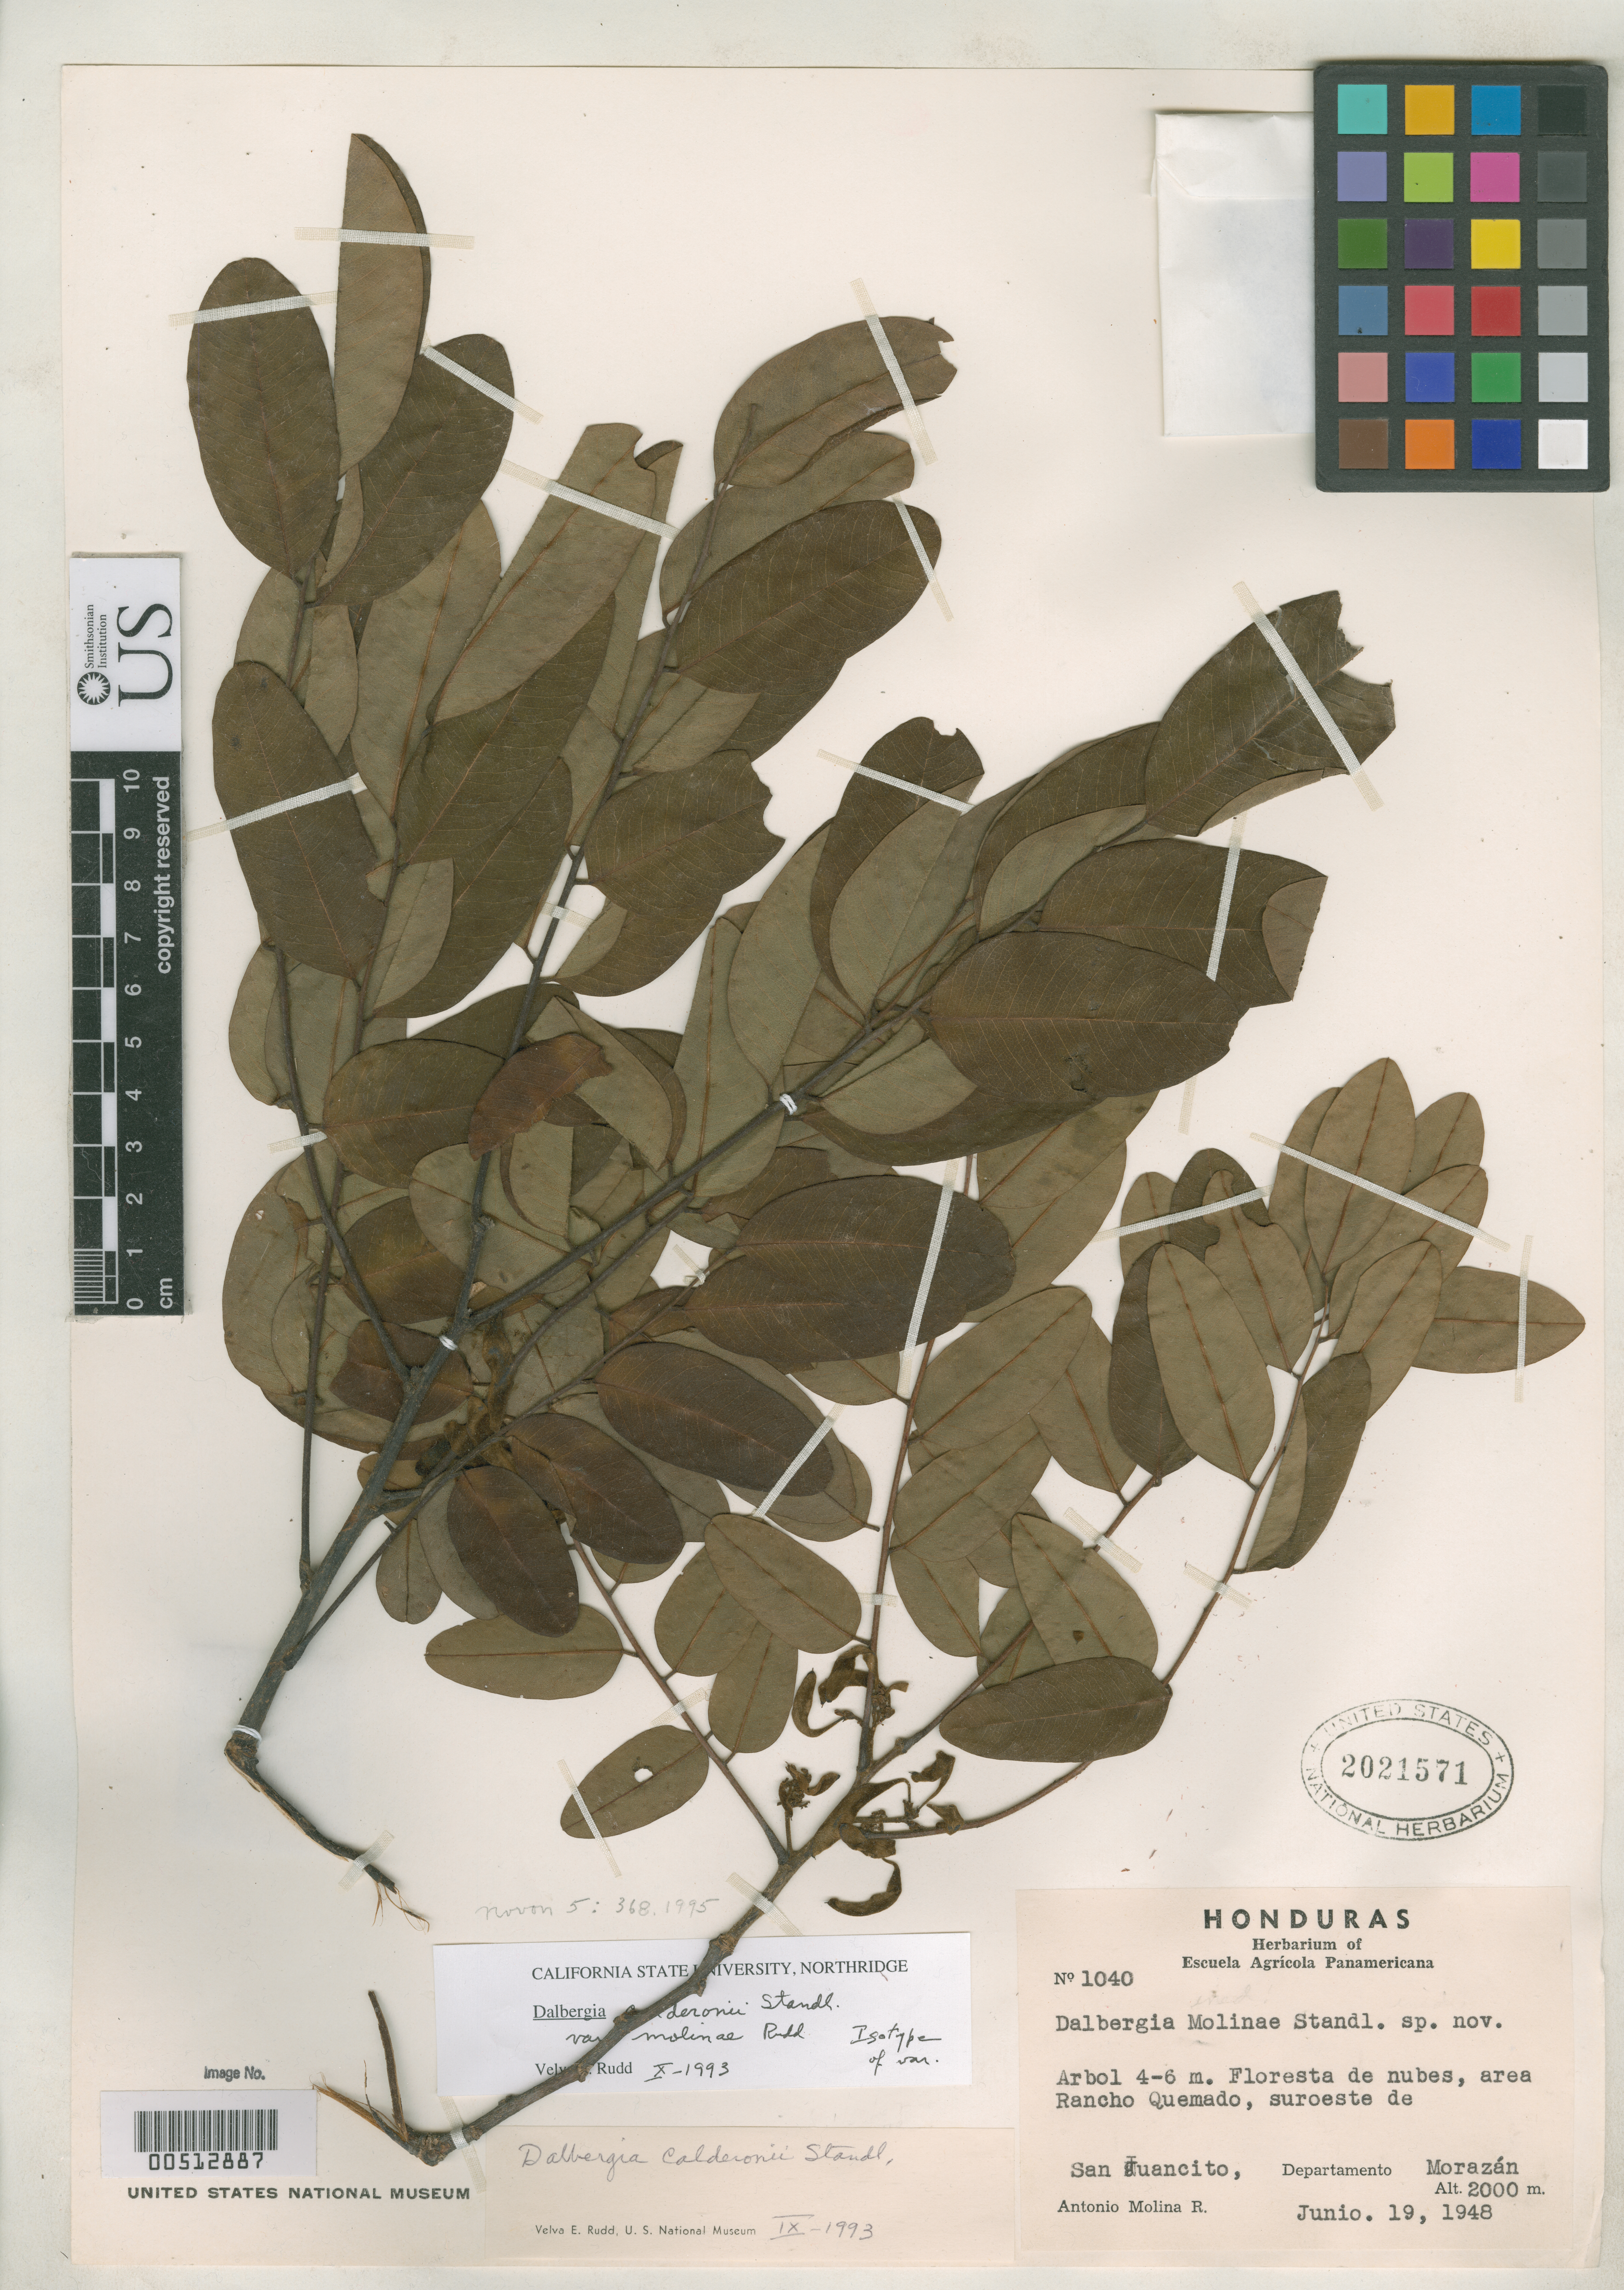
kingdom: Plantae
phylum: Tracheophyta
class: Magnoliopsida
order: Fabales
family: Fabaceae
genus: Dalbergia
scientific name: Dalbergia calderonii var. molinae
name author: Rudd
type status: Isotype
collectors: A. Molina R.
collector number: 1040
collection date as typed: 19 Jun 1948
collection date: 1948-06-19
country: Honduras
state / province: Fco. Morazán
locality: Area Rancho Quemado, Suroeste de San Juancito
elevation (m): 2000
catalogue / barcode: US 2021571